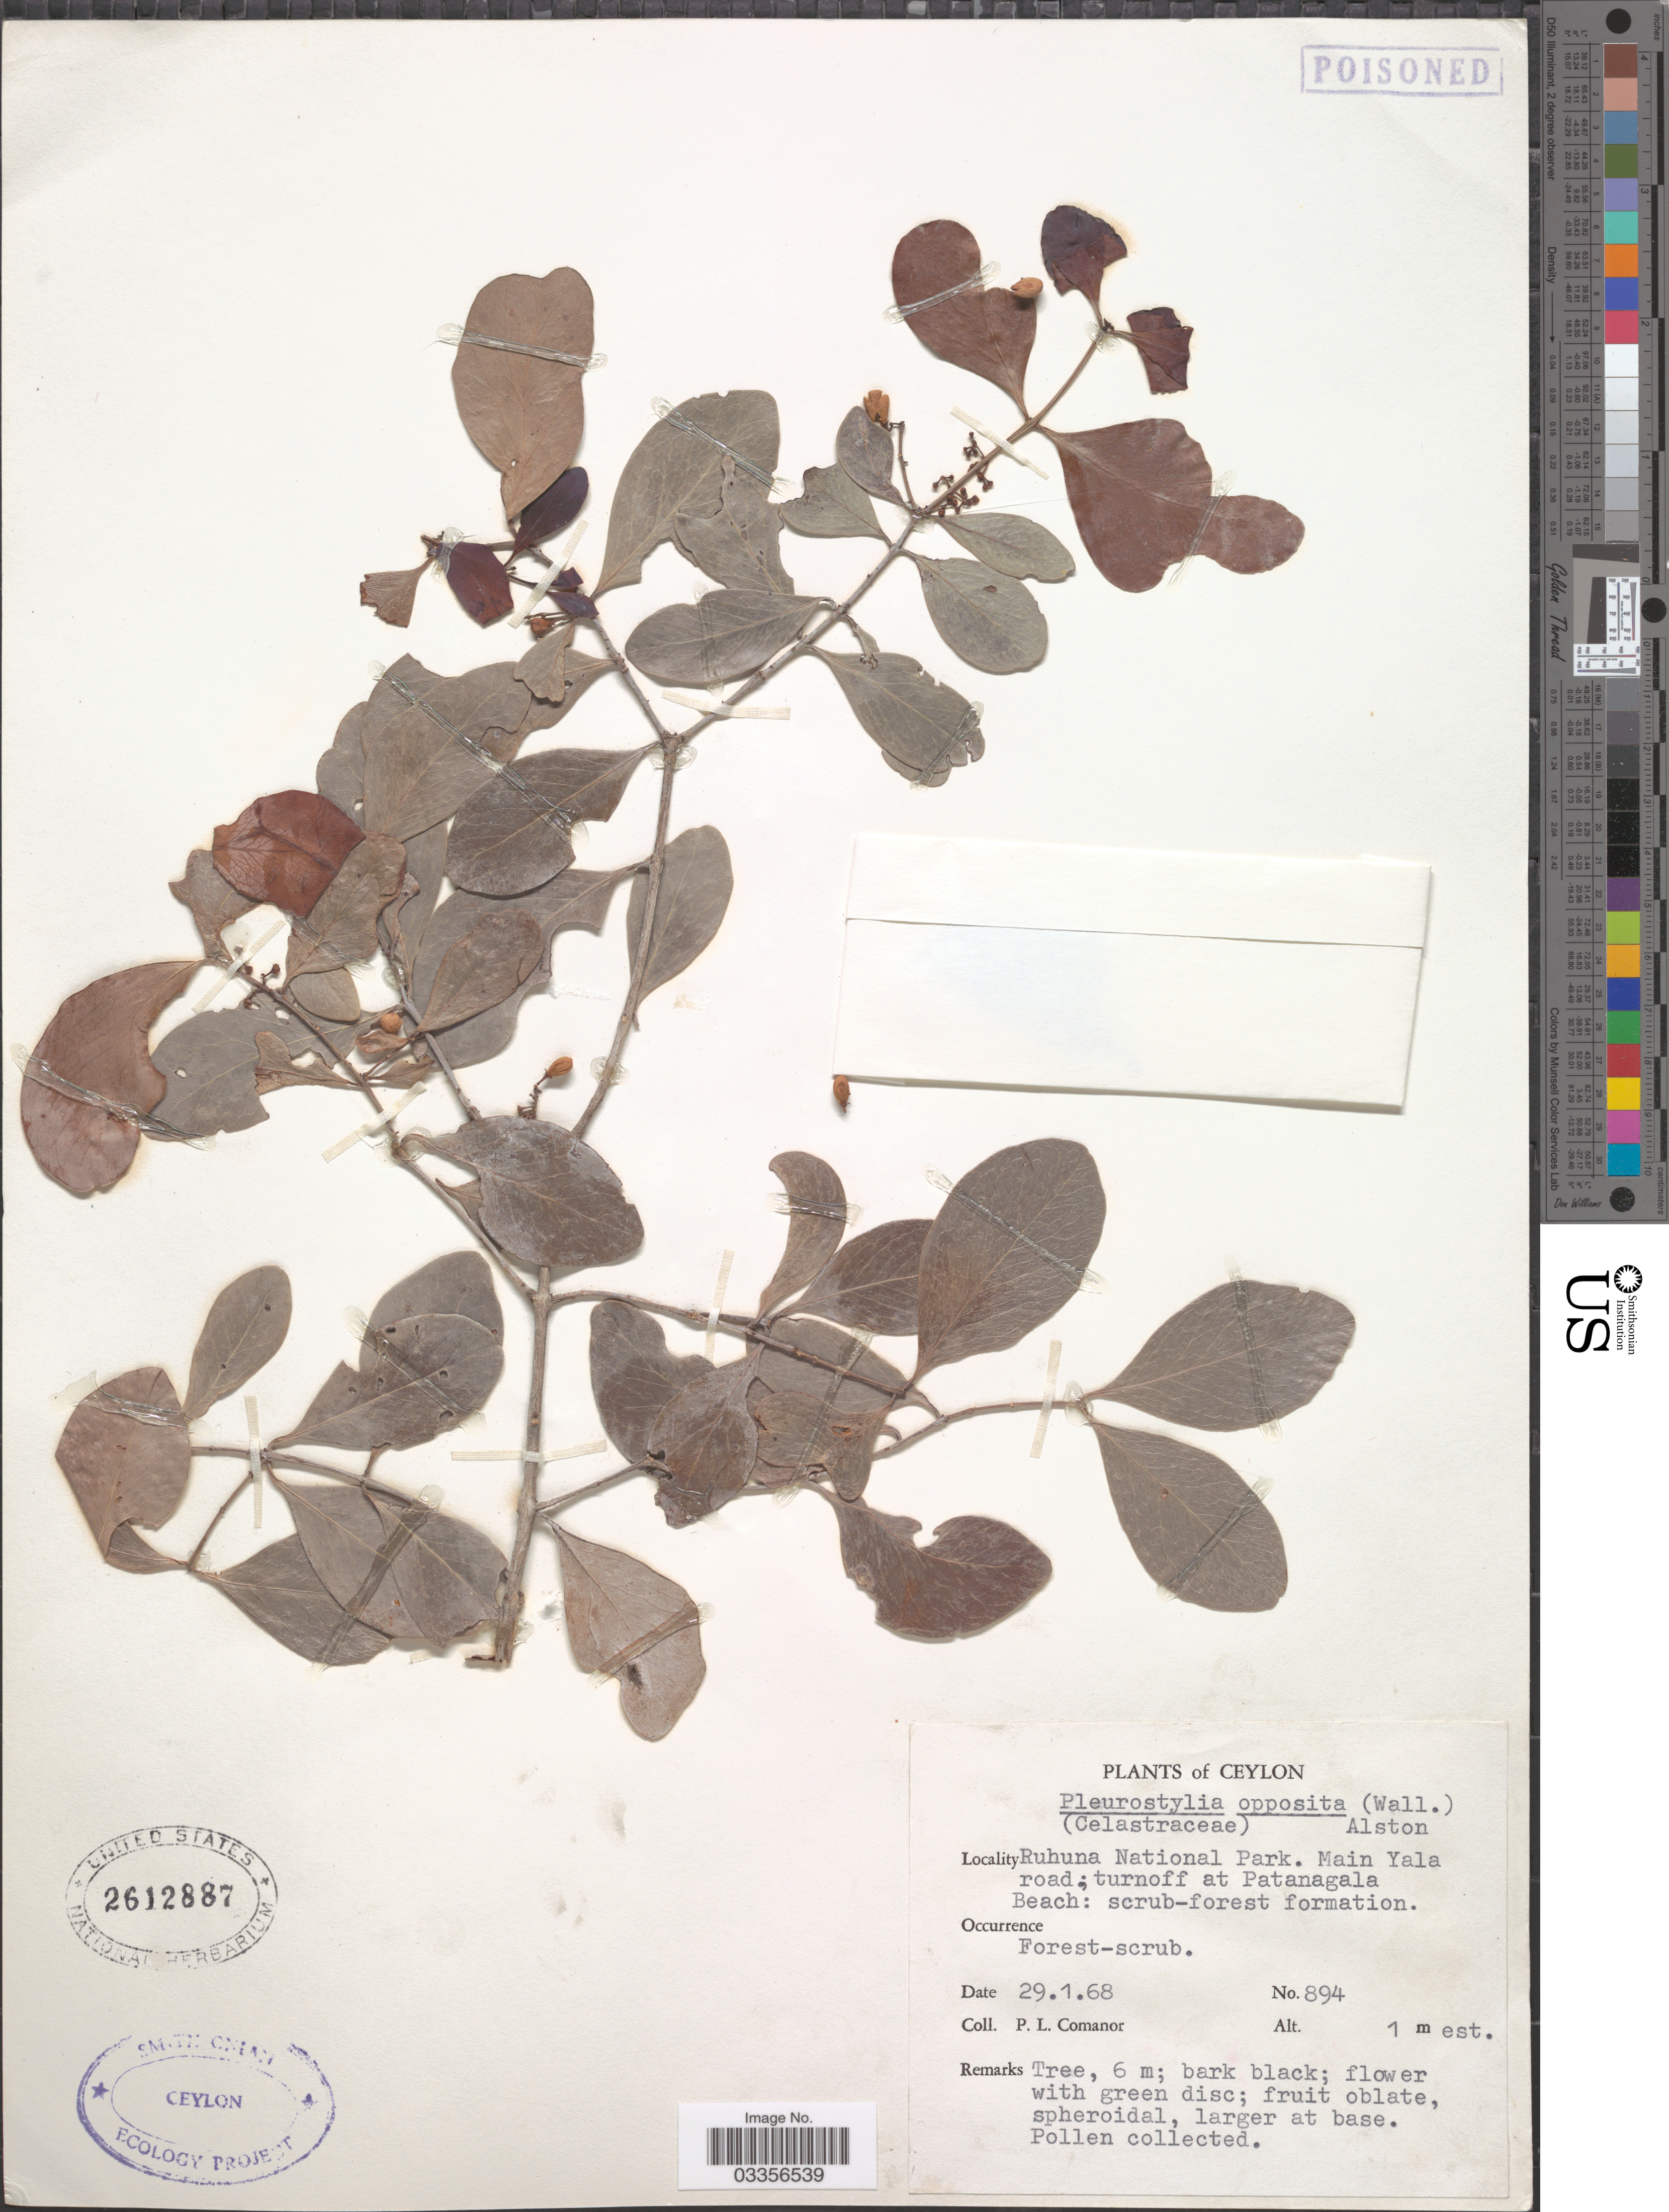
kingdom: Plantae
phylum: Tracheophyta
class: Magnoliopsida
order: Celastrales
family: Celastraceae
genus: Pleurostylia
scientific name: Pleurostylia opposita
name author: (Wall.) Alston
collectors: P. Comanor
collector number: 894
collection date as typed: Transcribed d/m/y: 29/1/68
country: Sri Lanka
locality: Ceylon, Ruhuna National Park, Main Yala road; turnoff at Patanagala Beach.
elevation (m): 1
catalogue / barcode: US 2612887